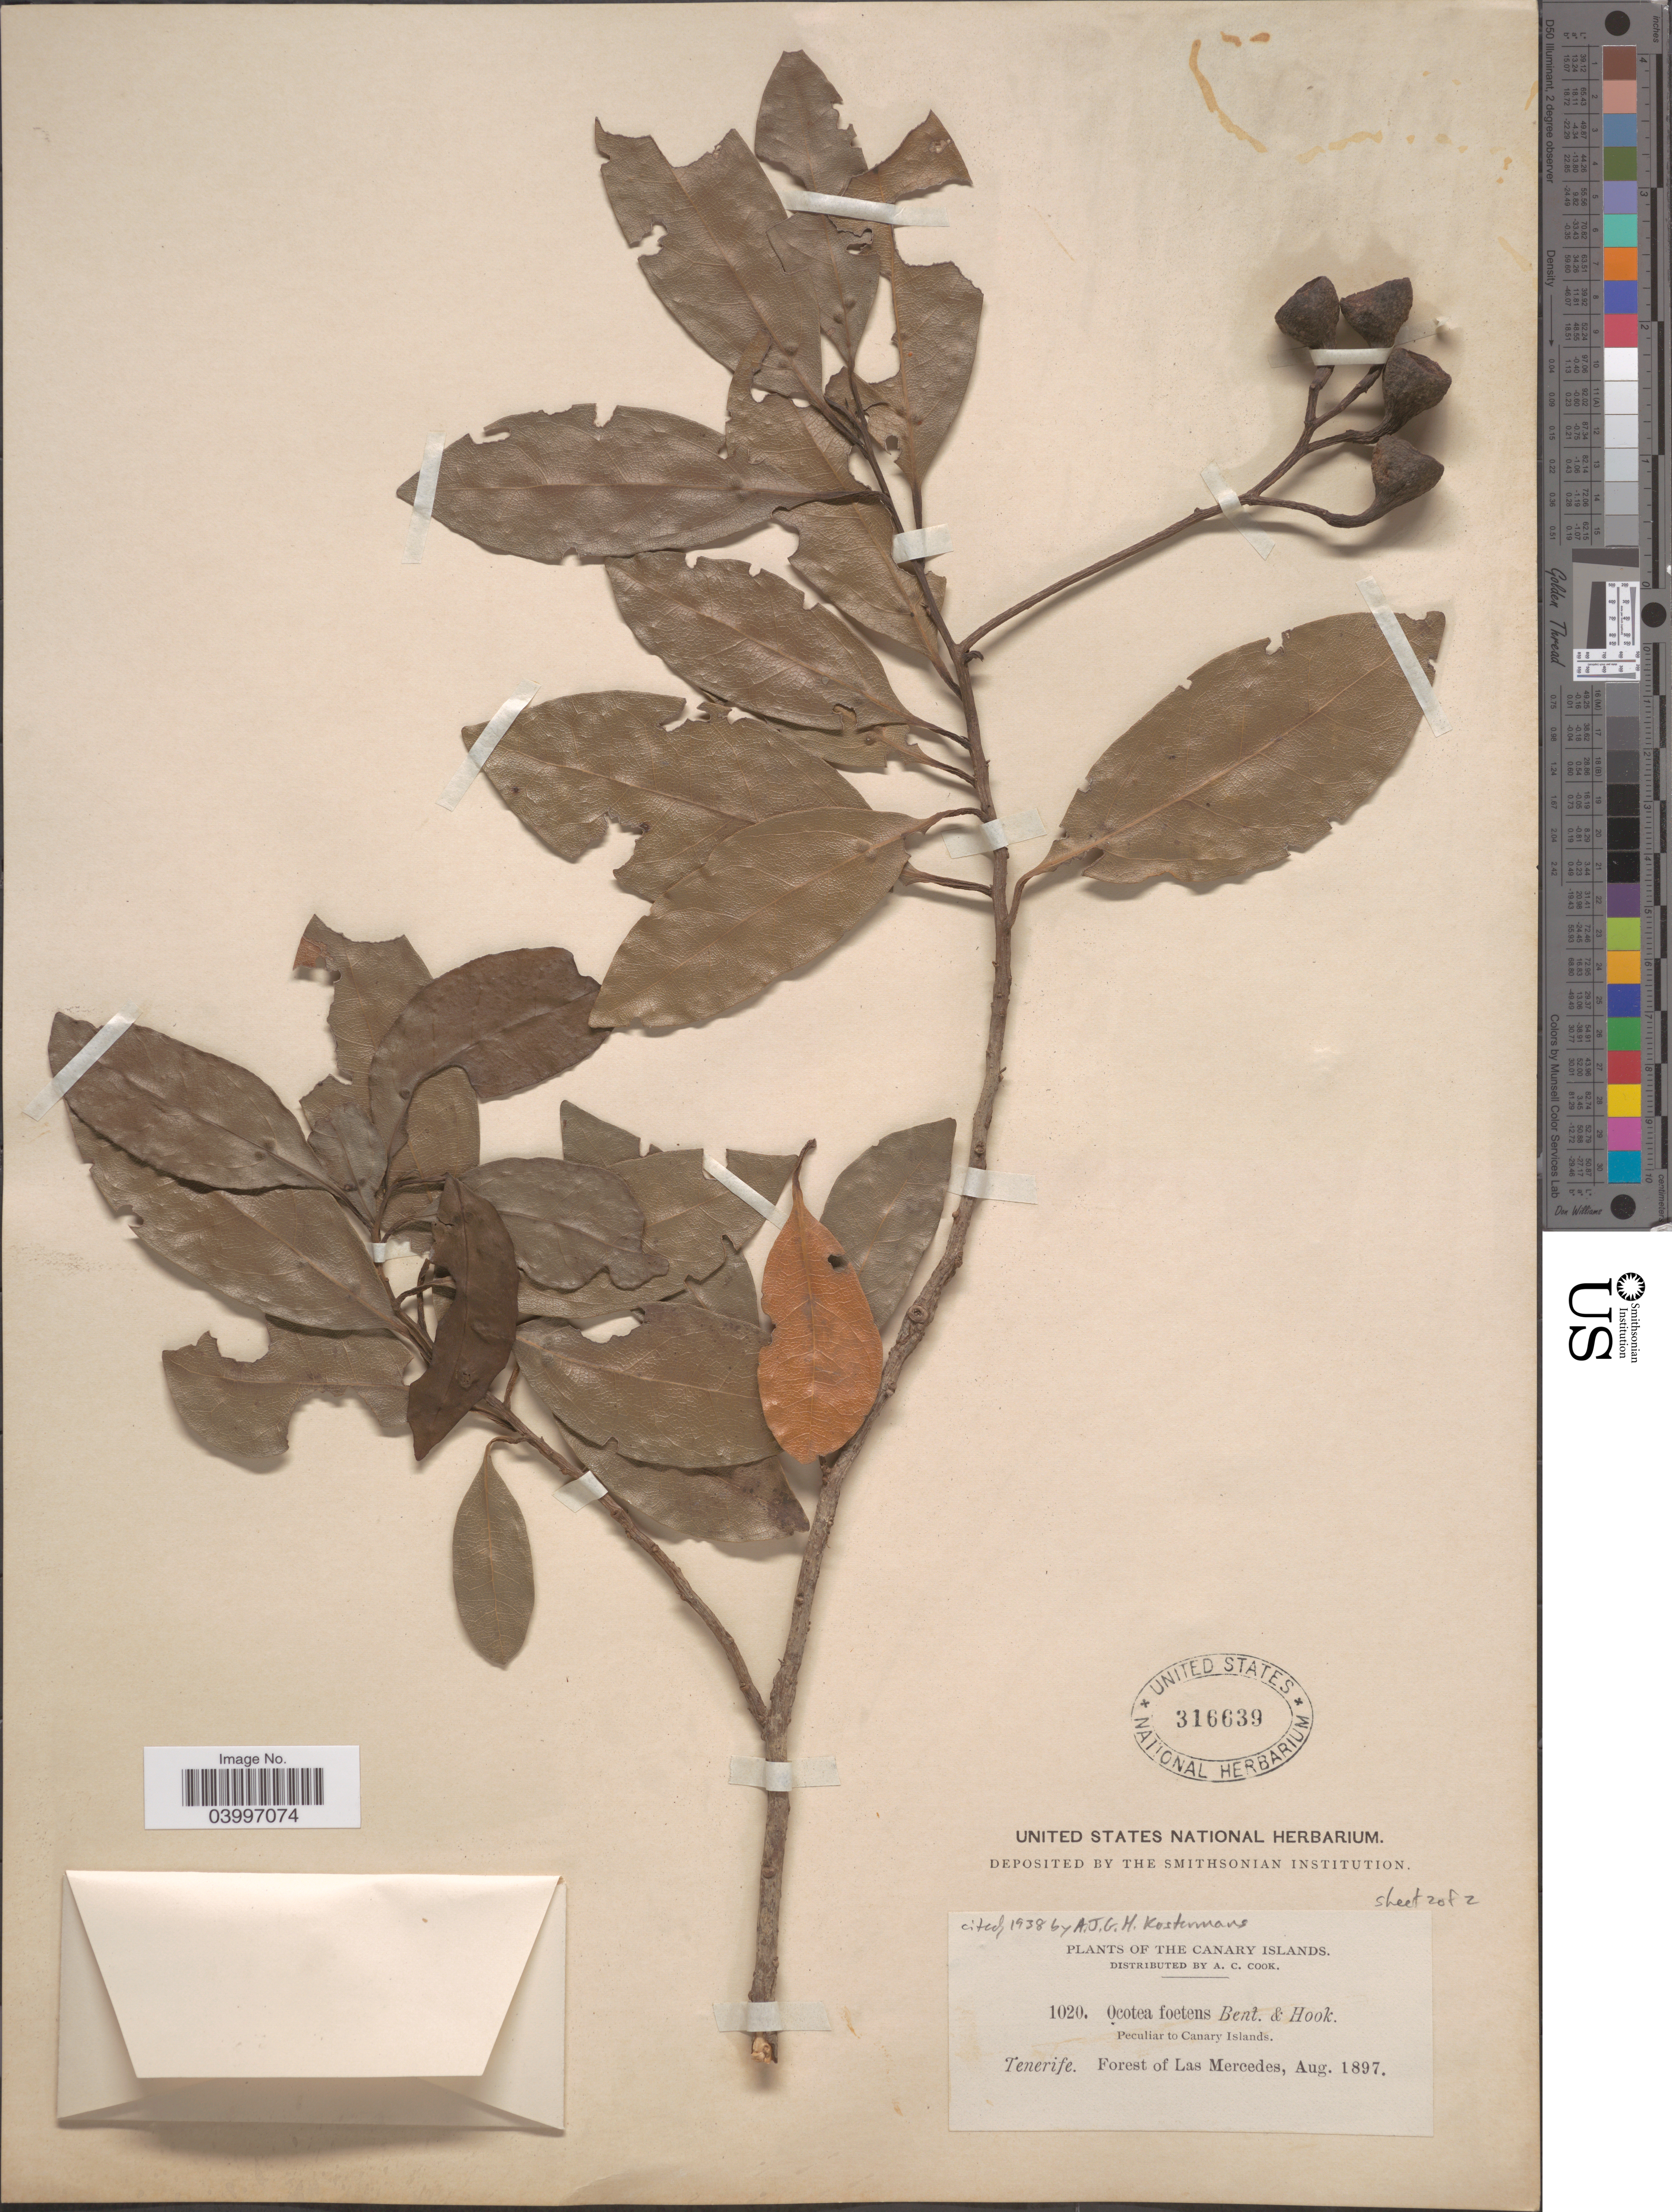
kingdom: Plantae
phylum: Tracheophyta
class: Magnoliopsida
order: Laurales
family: Lauraceae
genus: Ocotea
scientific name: Ocotea foetens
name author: Benth. & Hook. f.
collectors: A. Cook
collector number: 1020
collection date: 1897-08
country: Spain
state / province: Canarias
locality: Canary Islands. Tenerife. Forest of Las Mercedes.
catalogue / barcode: US 316639